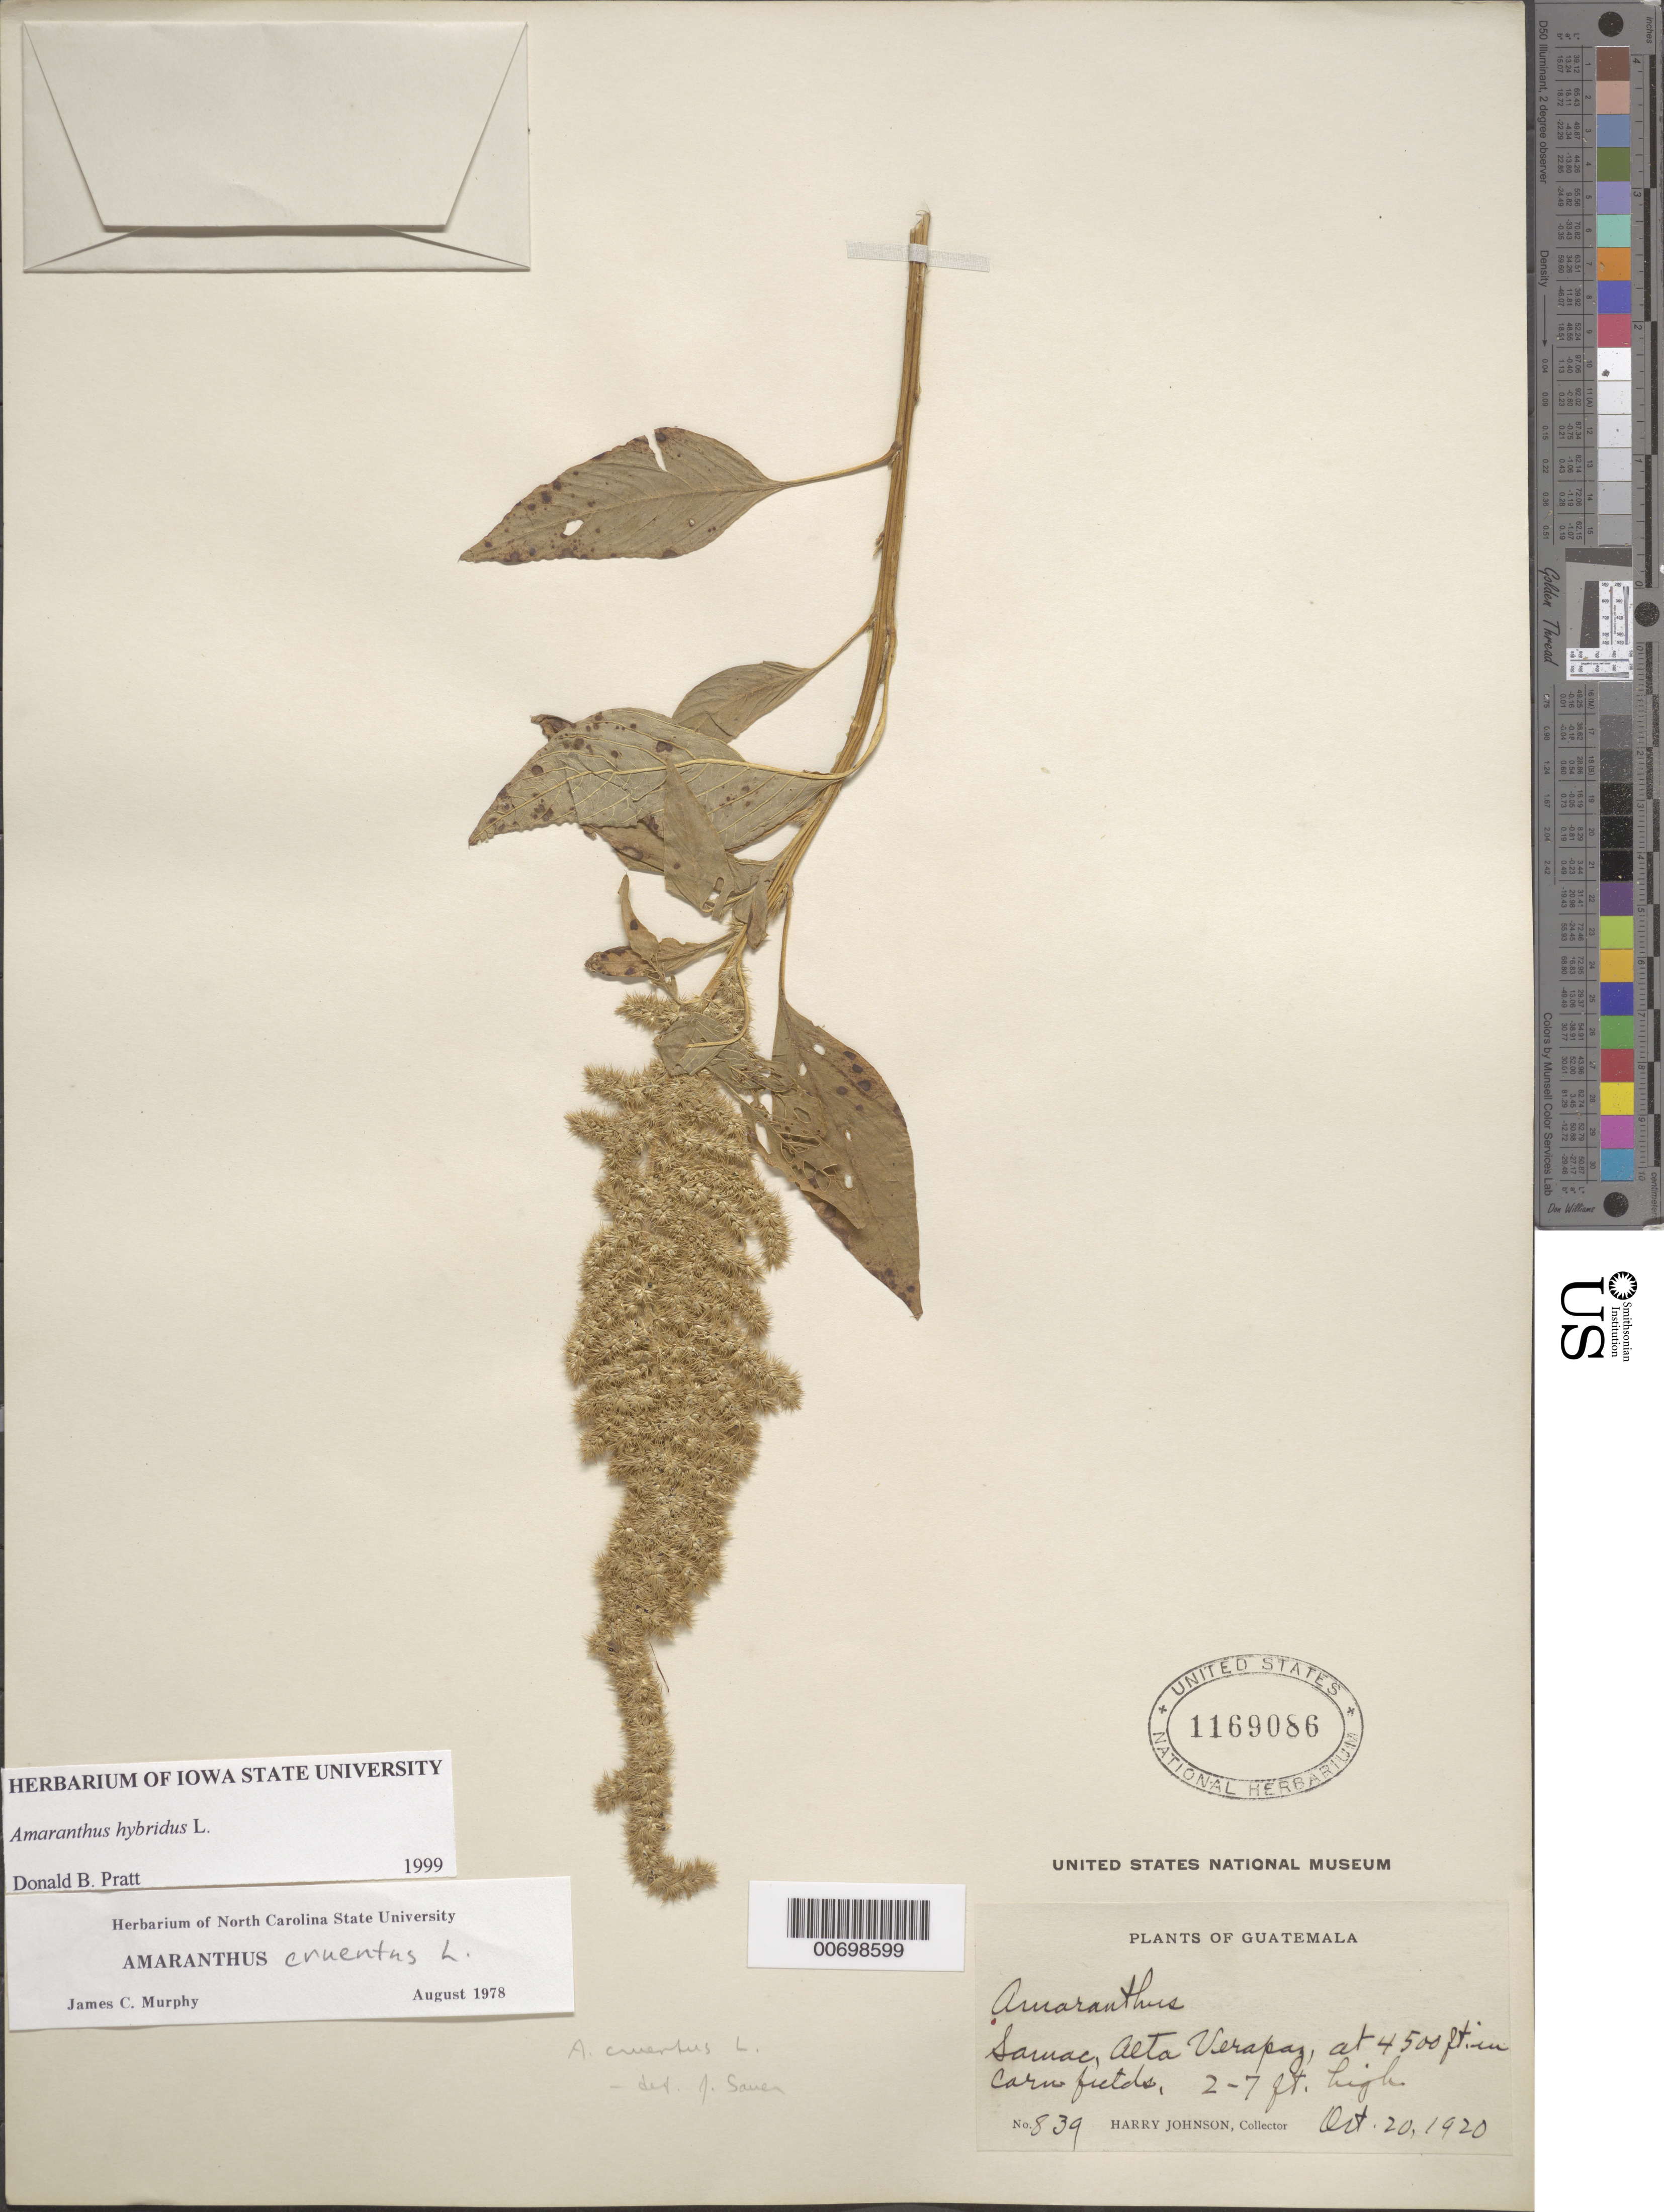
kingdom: Plantae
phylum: Tracheophyta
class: Magnoliopsida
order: Caryophyllales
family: Amaranthaceae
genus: Amaranthus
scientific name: Amaranthus hybridus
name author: L.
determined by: Pratt, D. B.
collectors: H. Johnson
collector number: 839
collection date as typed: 20 Oct 1920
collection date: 1920-10-20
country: Guatemala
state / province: Alta Verapaz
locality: Samac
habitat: corn field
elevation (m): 1372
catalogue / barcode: US 1169086